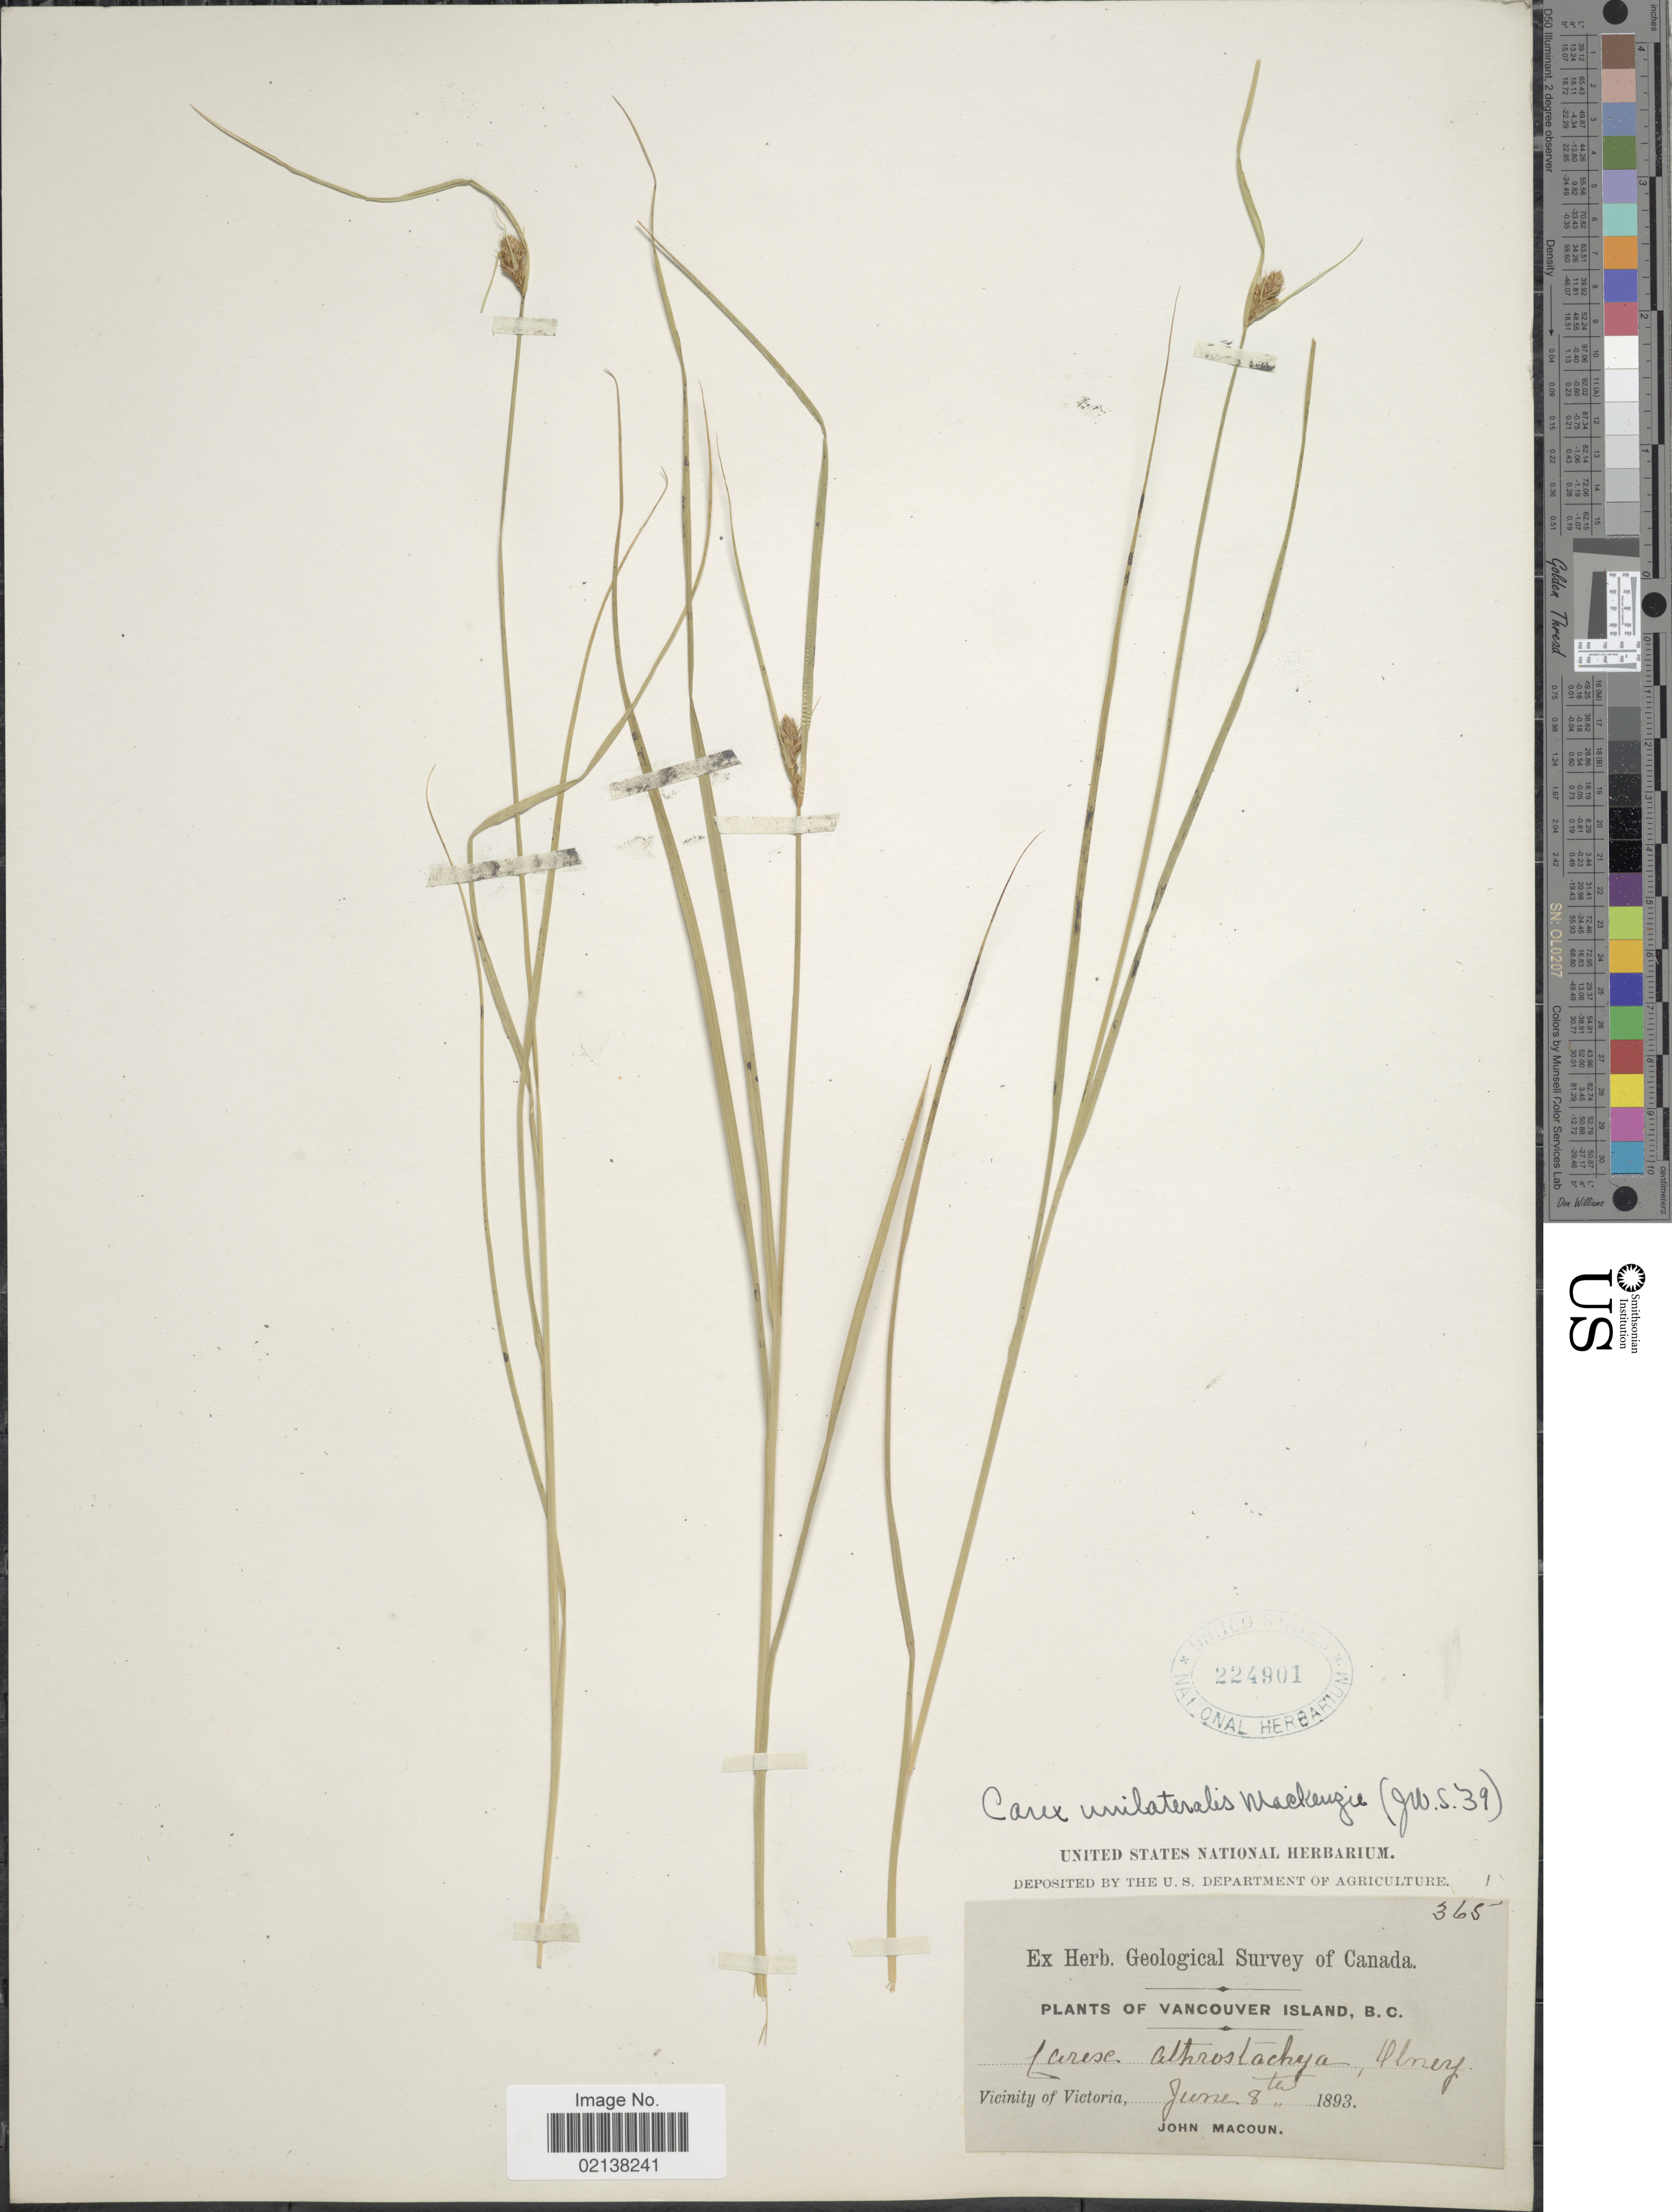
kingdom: Plantae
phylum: Tracheophyta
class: Liliopsida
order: Poales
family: Cyperaceae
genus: Carex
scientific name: Carex unilateralis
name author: Mack.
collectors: J. Macoun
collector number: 365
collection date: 1893-06-08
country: Canada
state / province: British Columbia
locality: Vancouver Island, B.C. Vicinity of Victoria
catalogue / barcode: US 224901